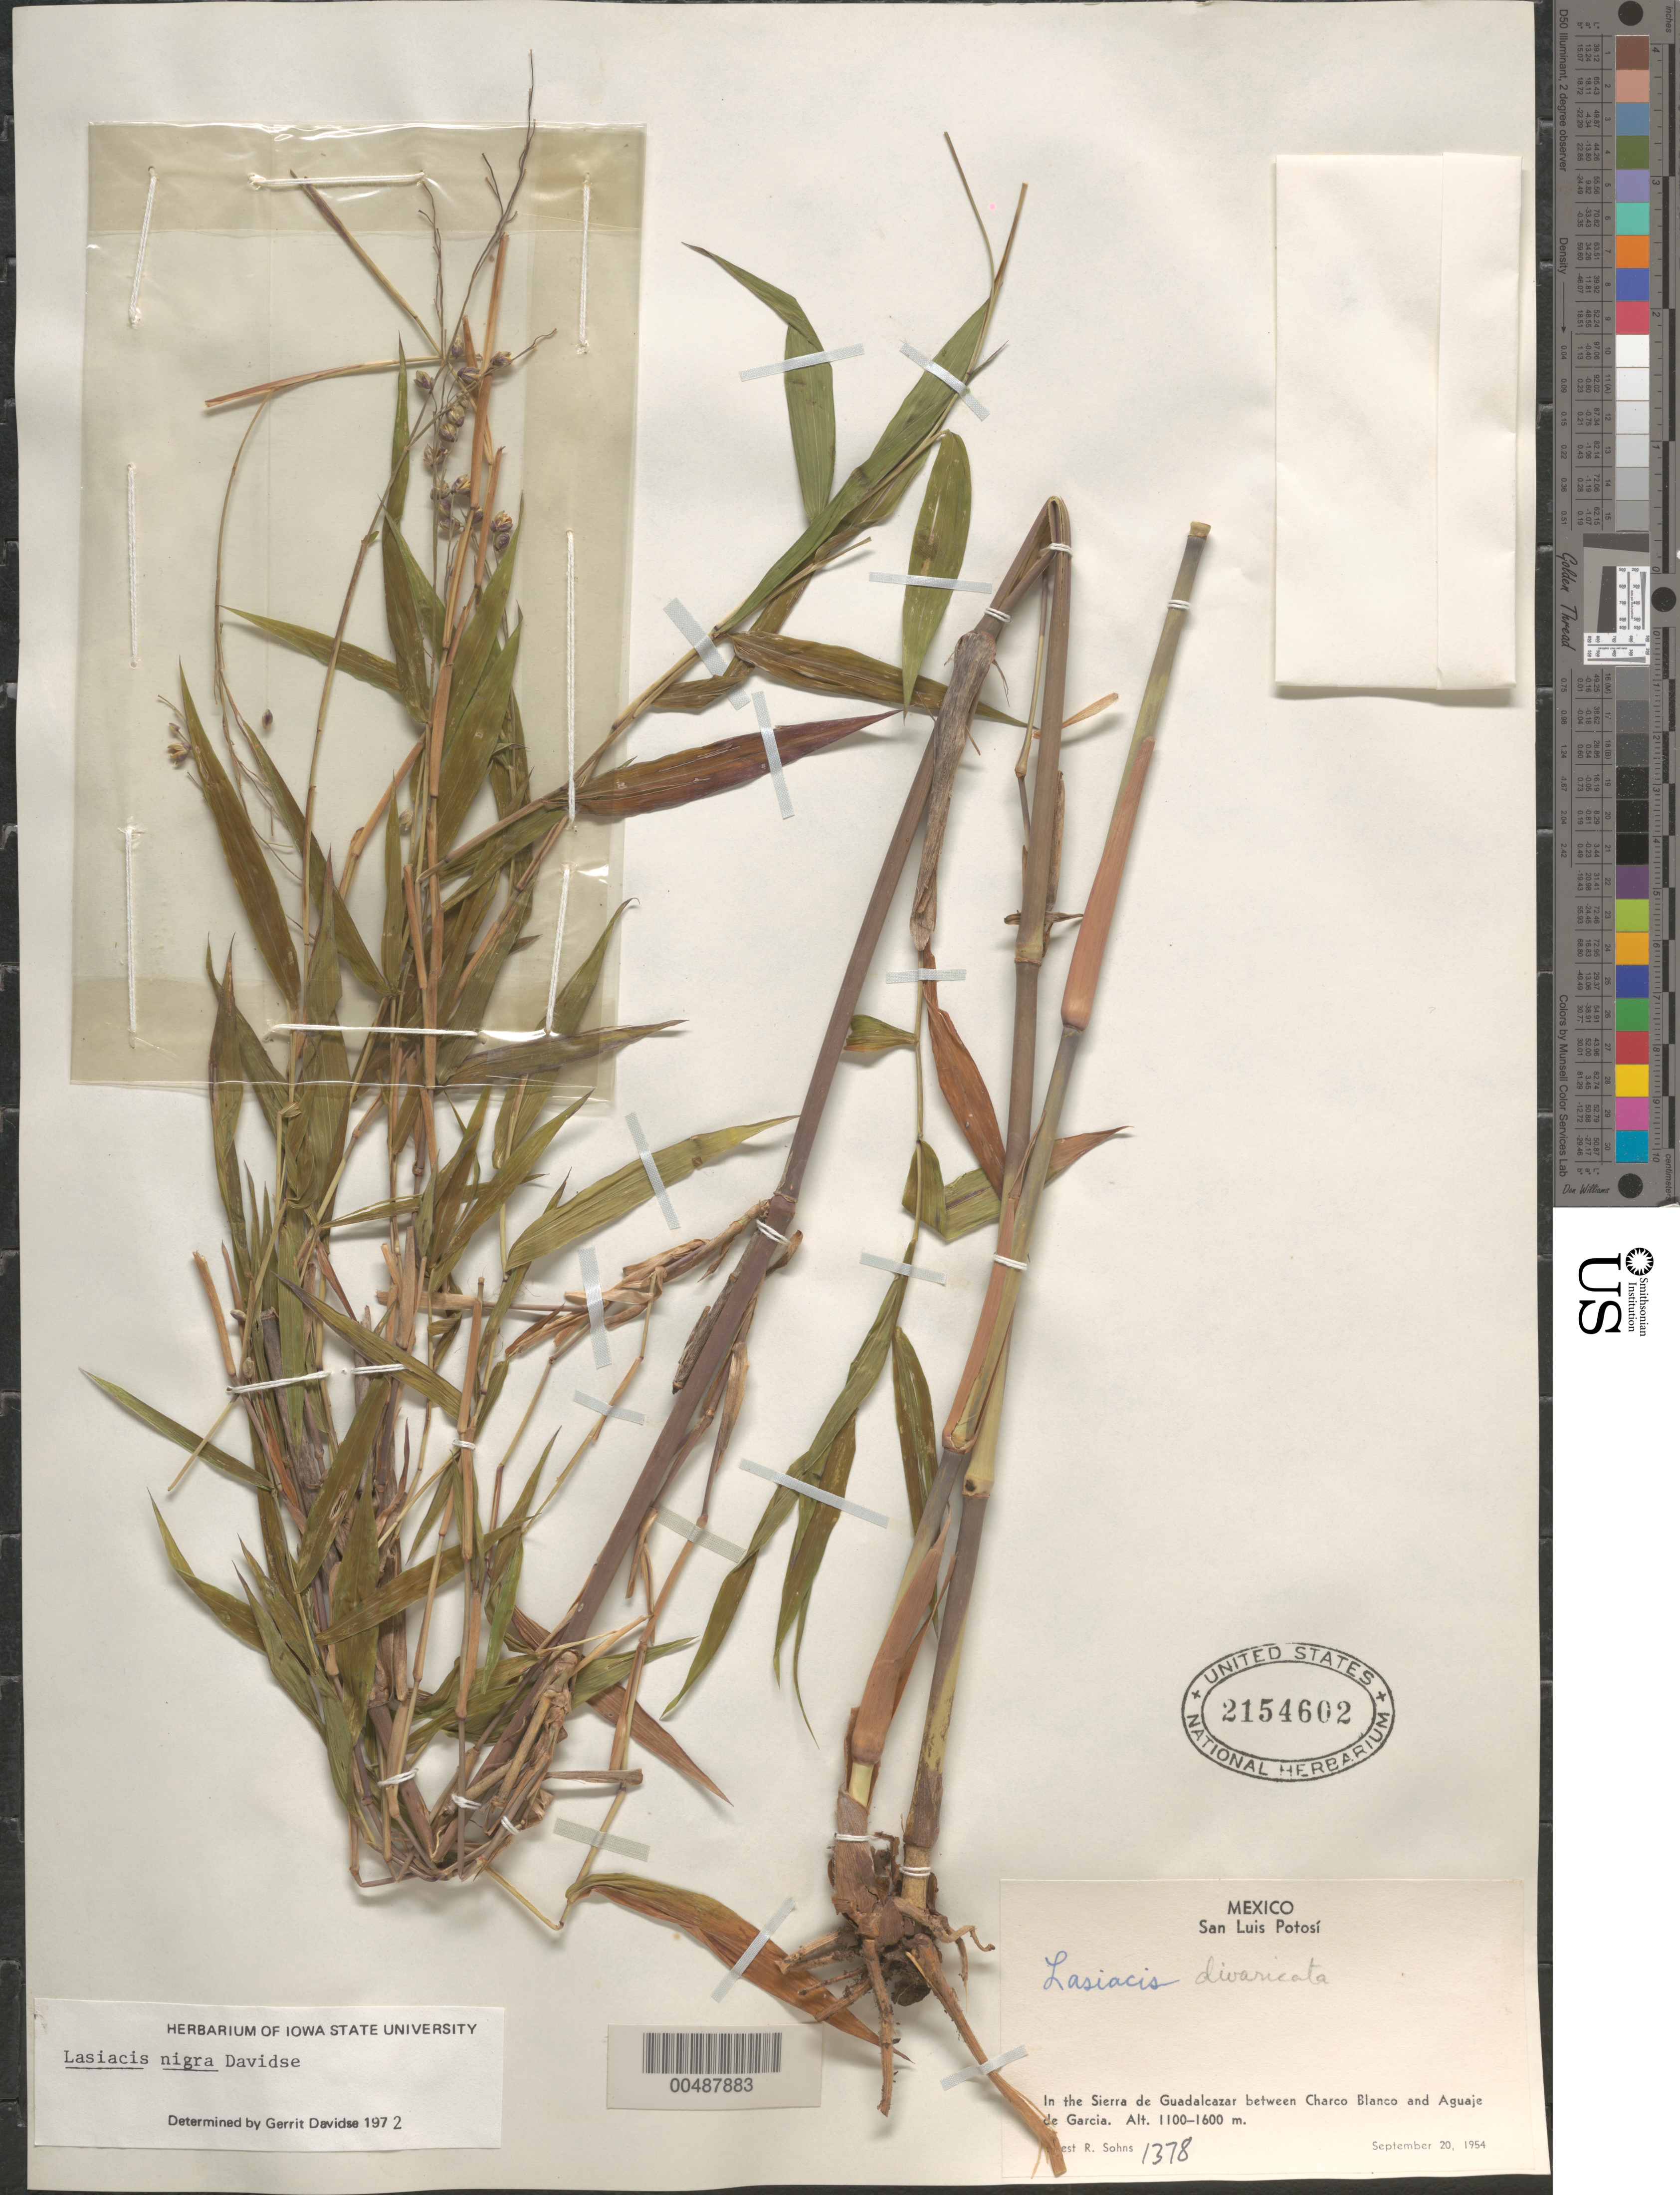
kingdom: Plantae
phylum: Tracheophyta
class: Liliopsida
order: Poales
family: Poaceae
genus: Lasiacis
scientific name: Lasiacis maxonii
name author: Swallen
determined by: Davidse, Gerrit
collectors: E. R. Sohns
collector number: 1378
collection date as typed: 20 Sep 1954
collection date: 1954-09-20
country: Mexico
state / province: San Luis Potosi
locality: In the Sierra de Guadalcazar between Charco Blanco & Aguaje de Garcia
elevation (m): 1100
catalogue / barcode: US 2154602